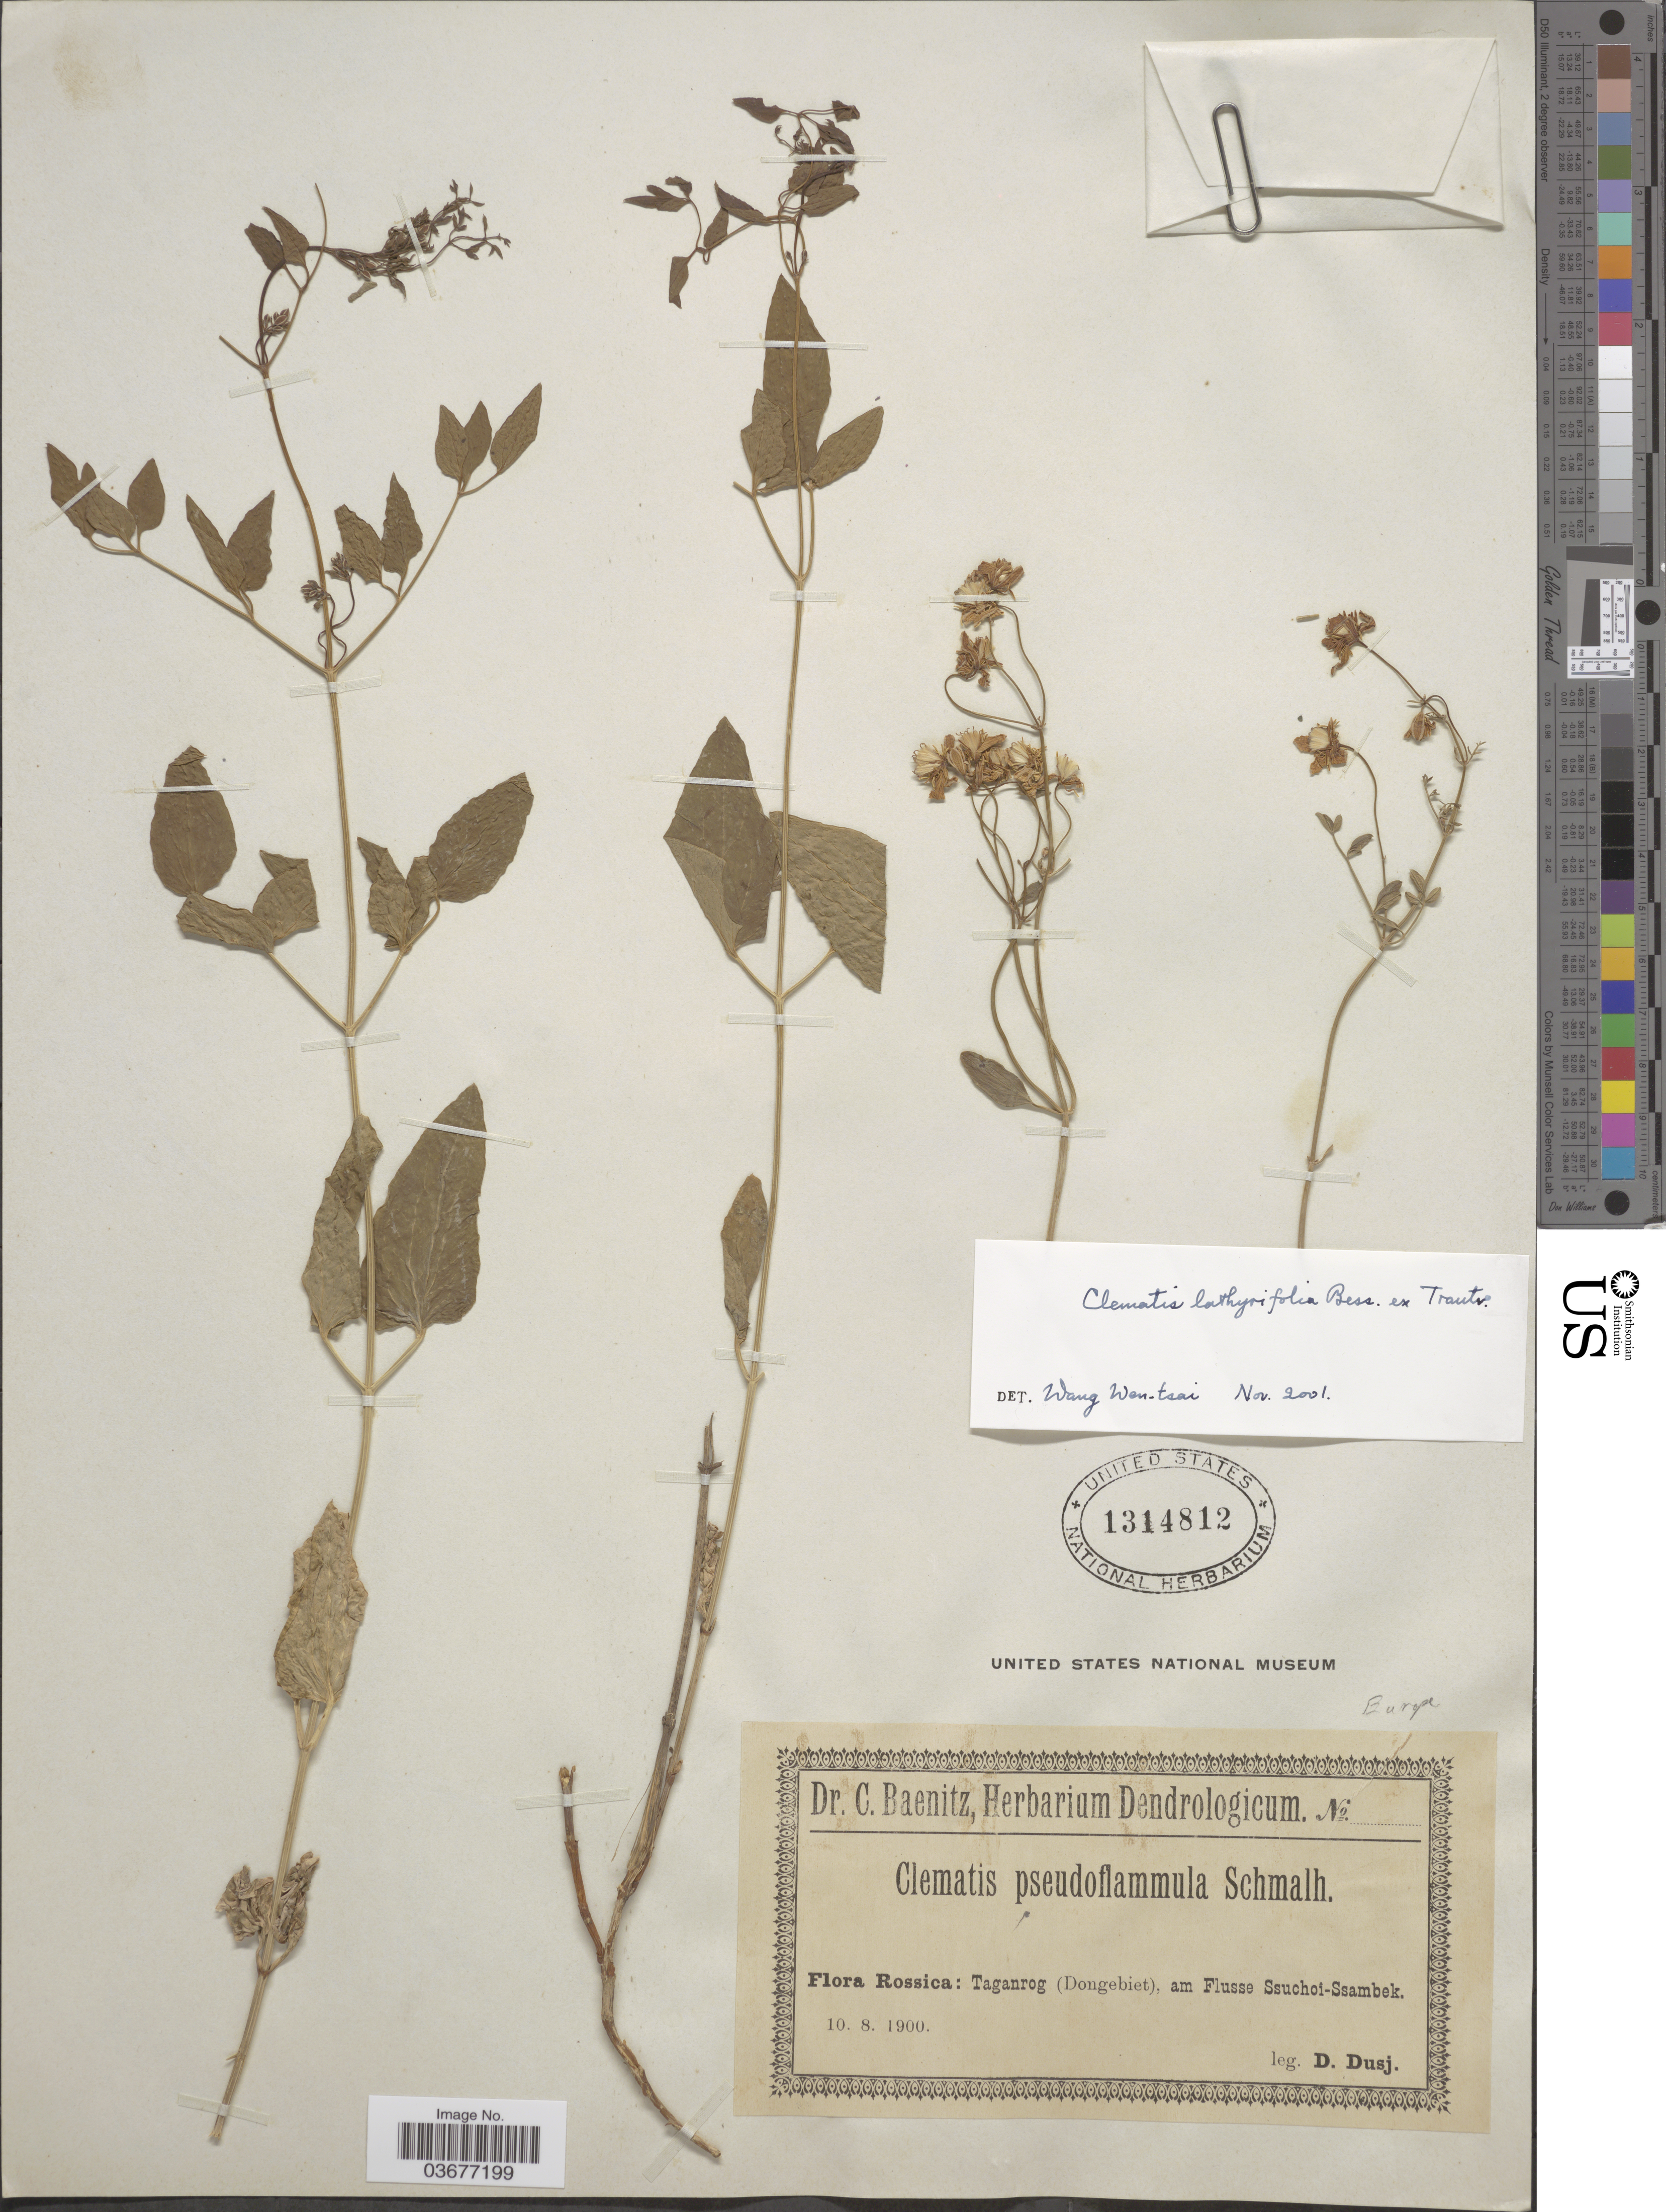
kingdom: Plantae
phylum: Tracheophyta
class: Magnoliopsida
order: Ranunculales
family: Ranunculaceae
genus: Clematis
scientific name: Clematis lathyrifolia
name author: Besser ex Rchb.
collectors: D. Dusj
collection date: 1900-08-10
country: Russian Federation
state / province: Rostov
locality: Rossica: Taganrog (Dongebiet), am Flusse Ssuchoi-Ssambek.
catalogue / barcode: US 1314812